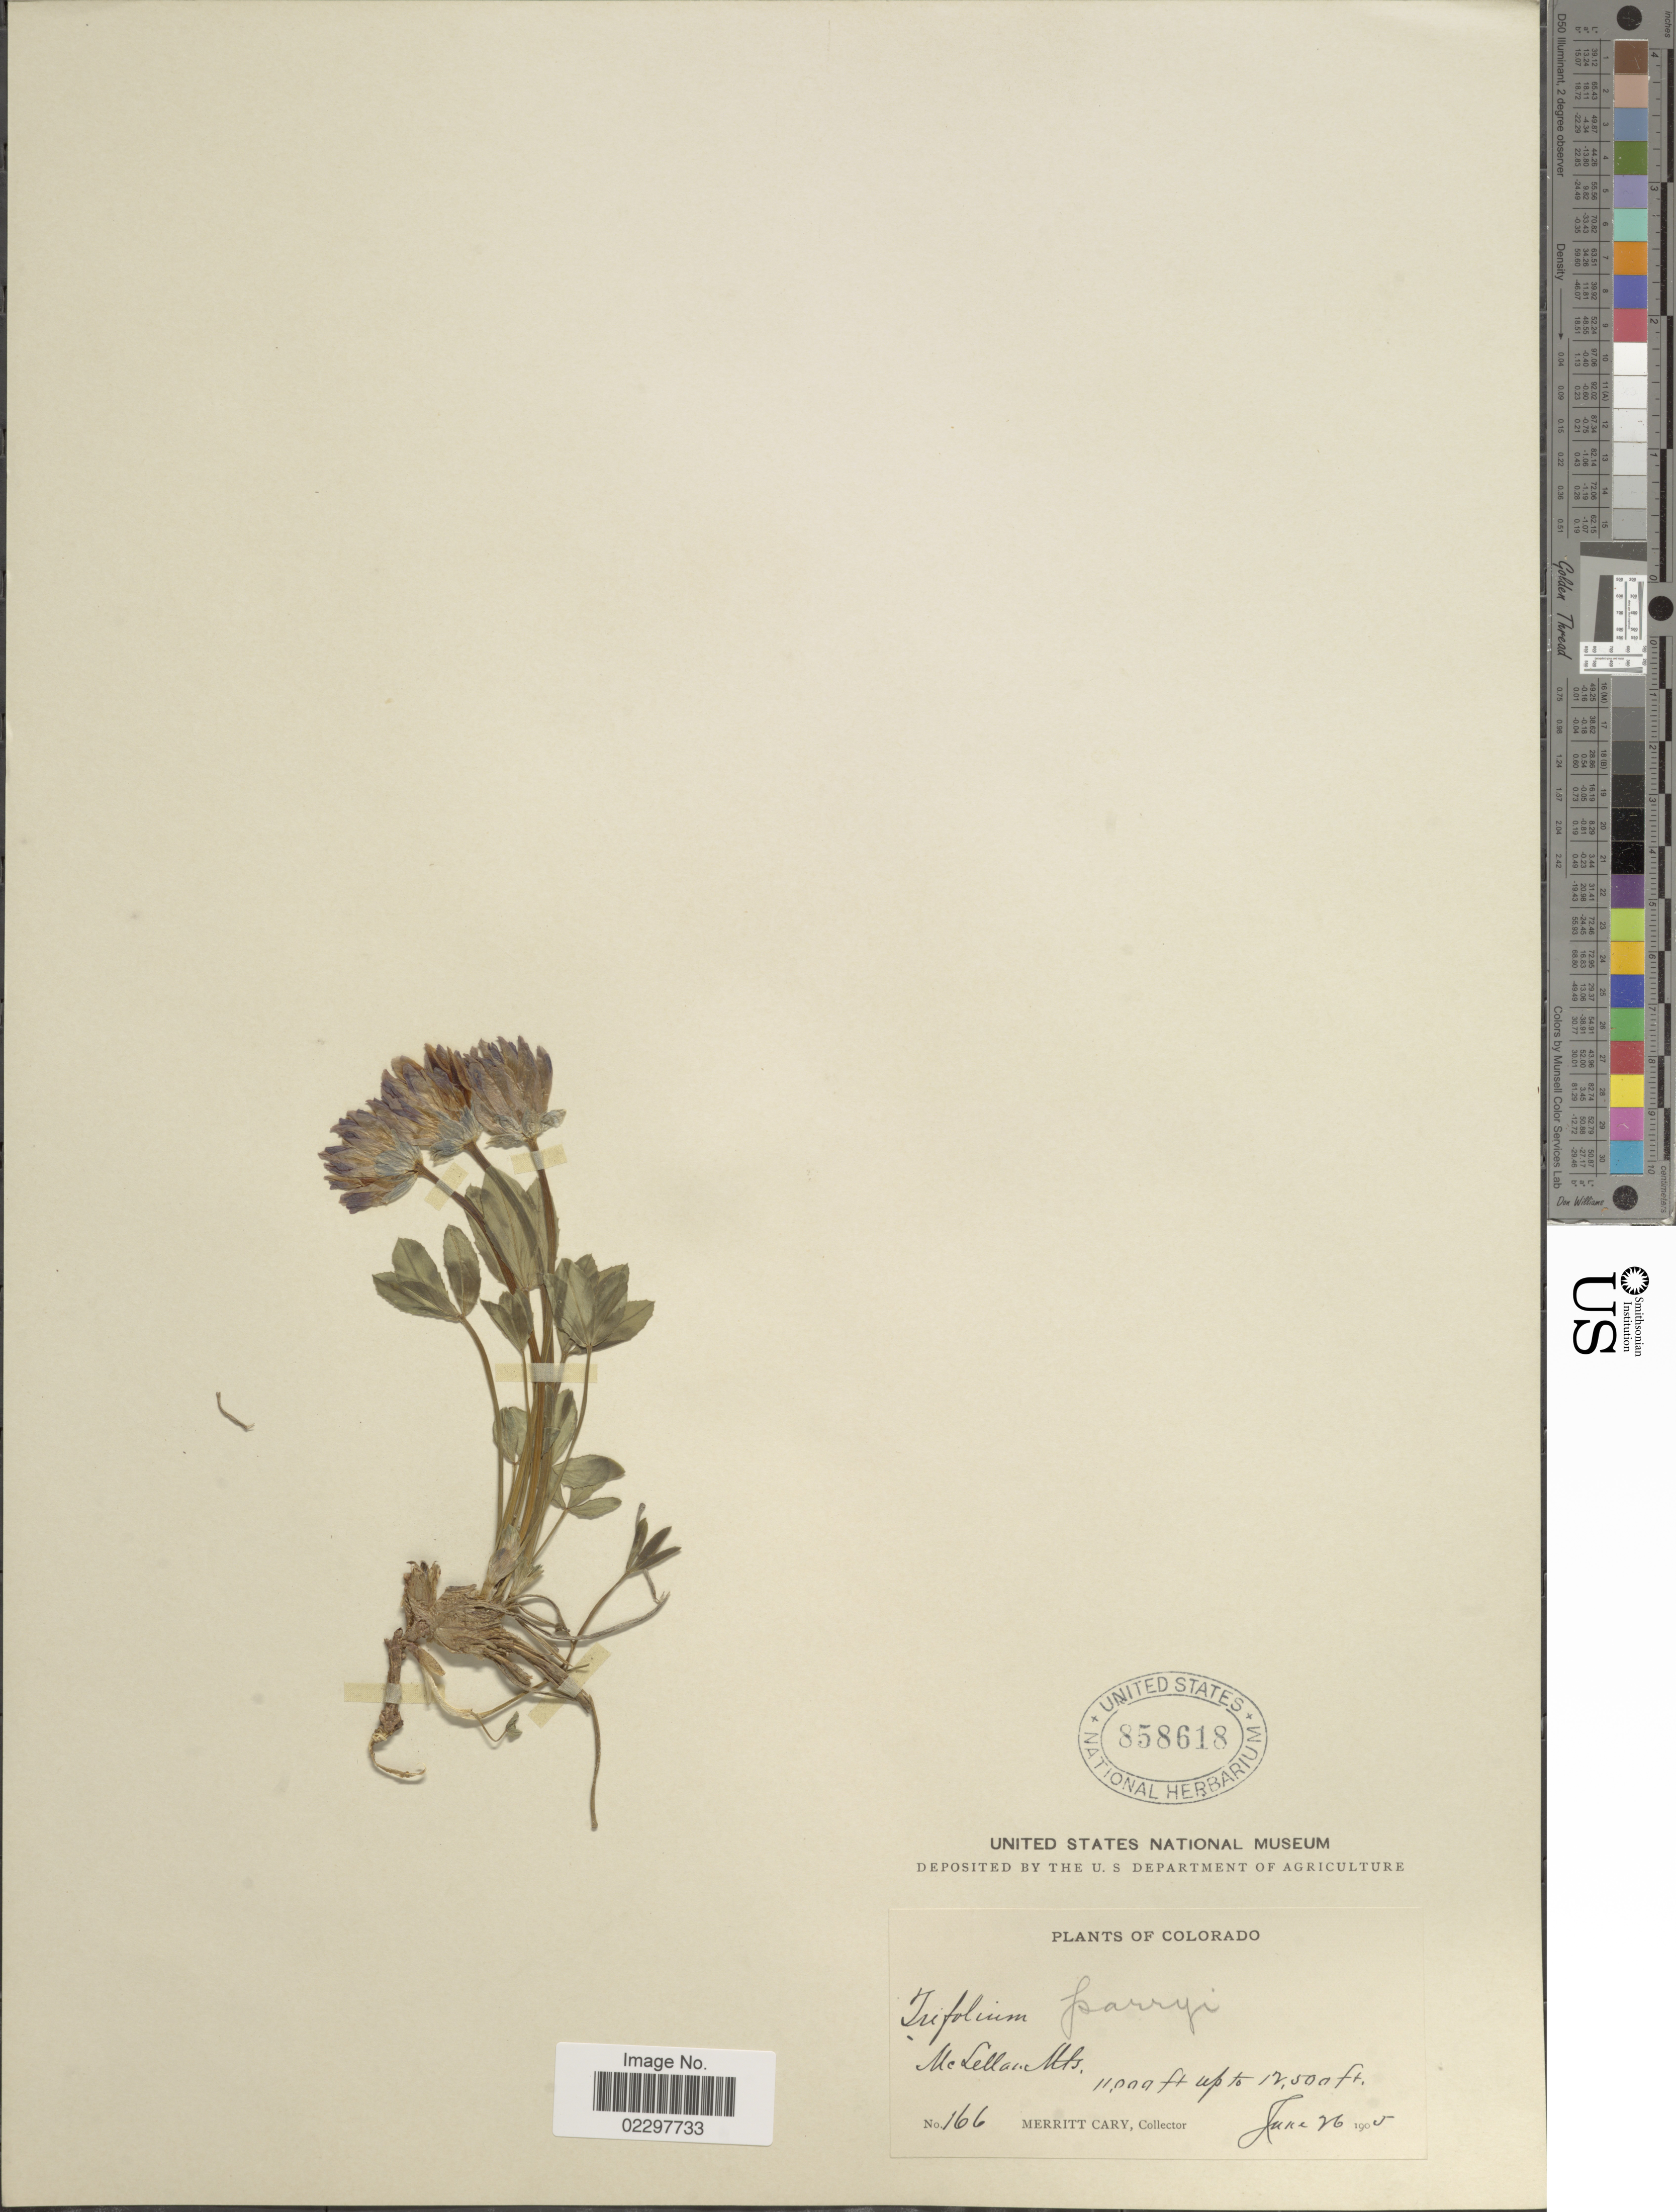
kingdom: Plantae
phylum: Tracheophyta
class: Magnoliopsida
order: Fabales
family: Fabaceae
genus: Trifolium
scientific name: Trifolium parryi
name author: A. Gray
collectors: M. Cary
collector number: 166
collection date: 1905-06-26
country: United States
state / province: Colorado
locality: McLellan Mts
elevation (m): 3353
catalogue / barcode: US 858618